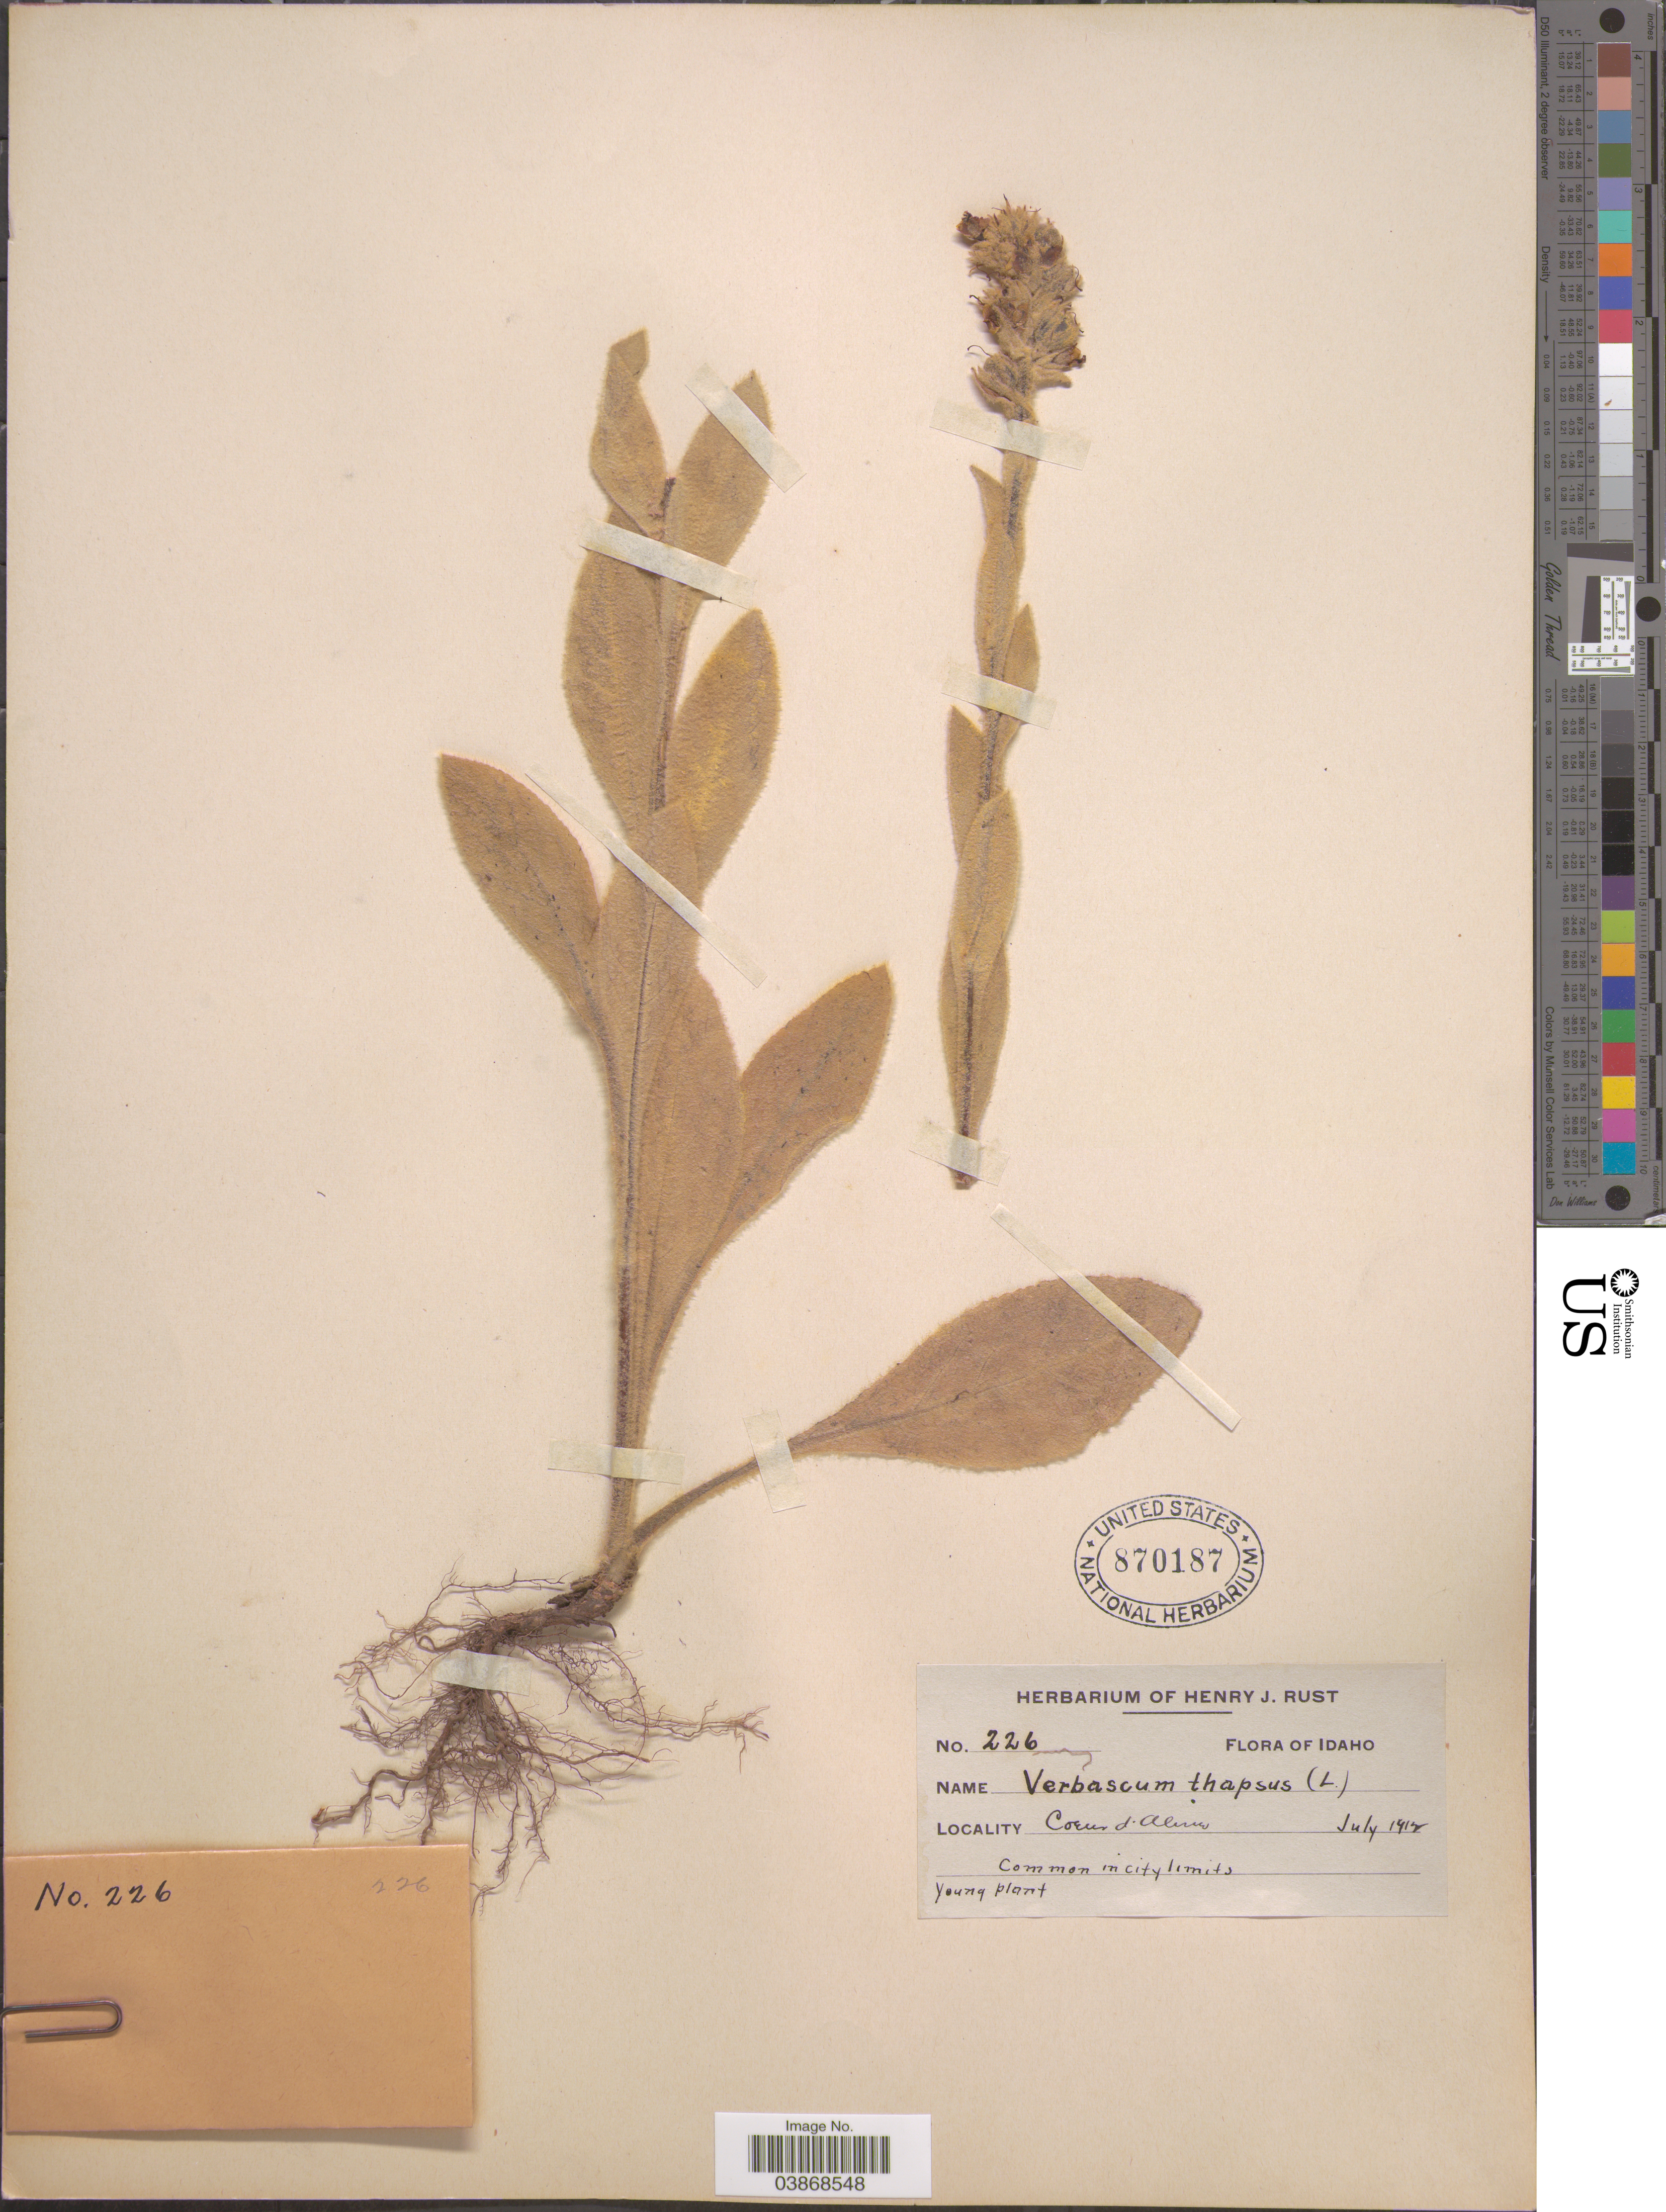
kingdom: Plantae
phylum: Tracheophyta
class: Magnoliopsida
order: Lamiales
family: Scrophulariaceae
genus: Verbascum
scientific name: Verbascum thapsus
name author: L.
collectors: ex herb. Henry J. Rust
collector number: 226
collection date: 1912-07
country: United States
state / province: Idaho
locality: Coeur d'Alene.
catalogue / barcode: US 870187